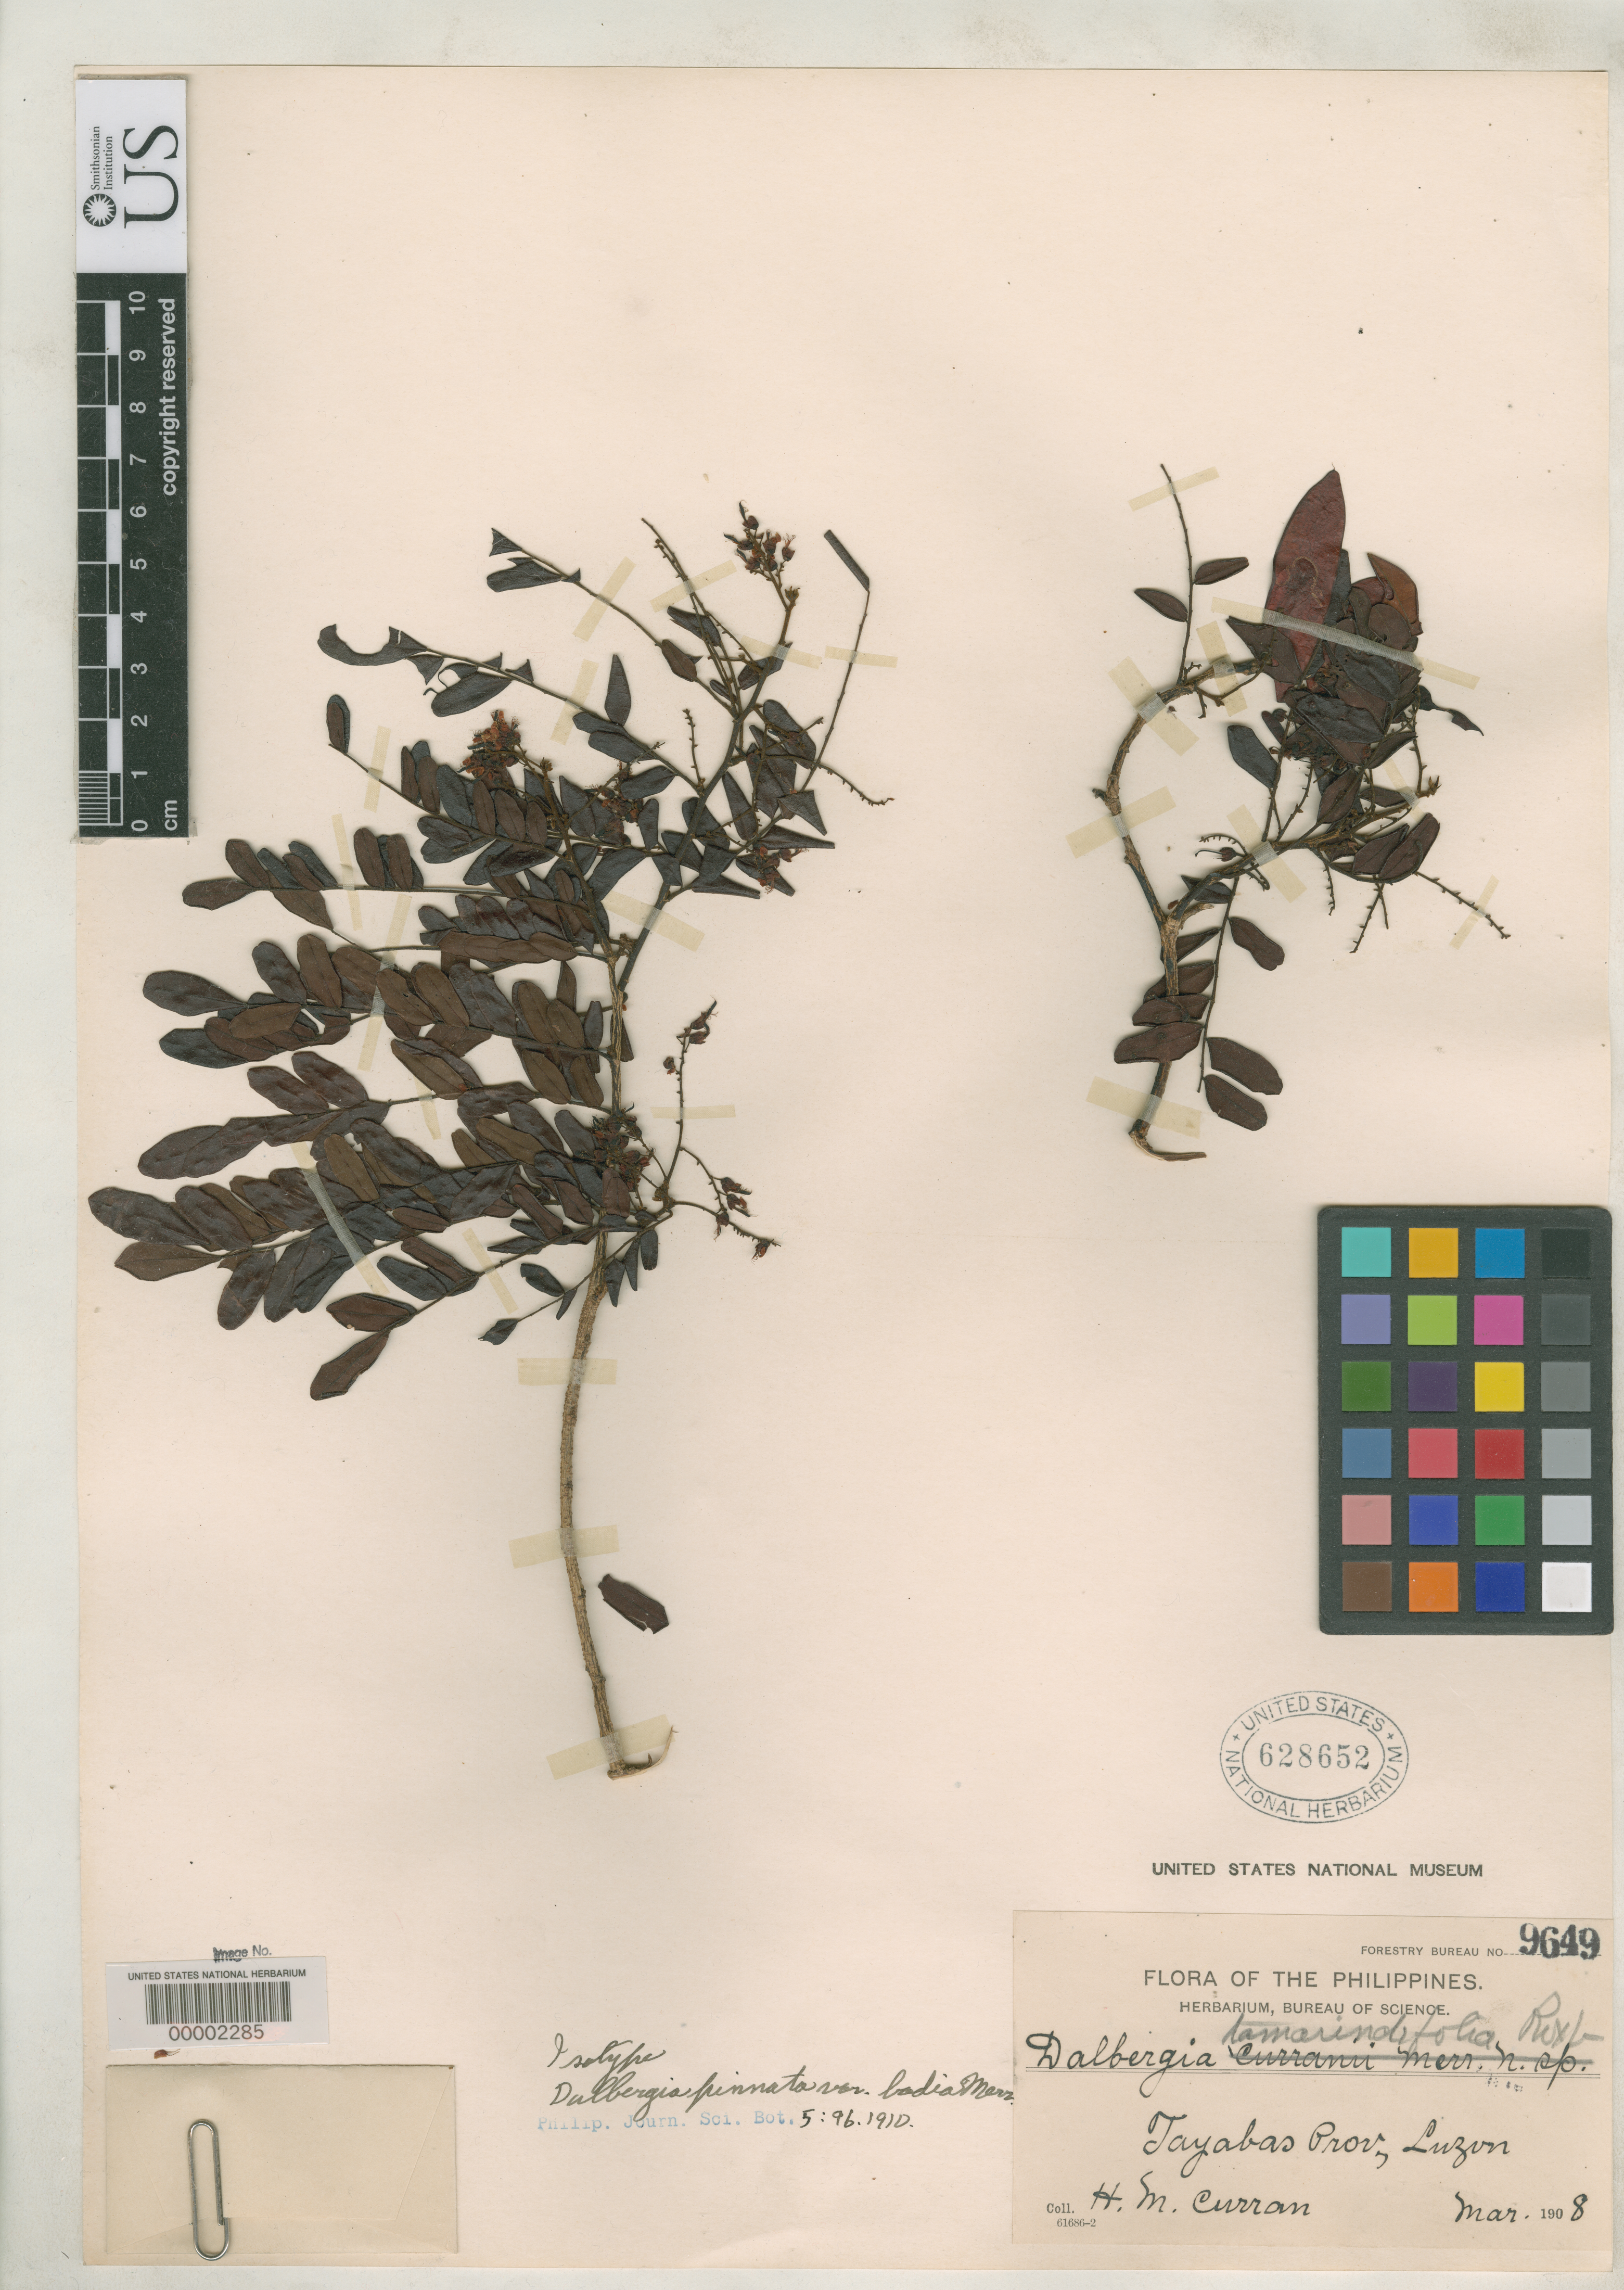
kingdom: Plantae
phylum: Tracheophyta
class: Magnoliopsida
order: Fabales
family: Fabaceae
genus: Dalbergia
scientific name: Dalbergia pinnata var. badia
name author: Merr.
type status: Isotype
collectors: H. M. Curran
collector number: Bur. Sci. 9649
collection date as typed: Mar 1908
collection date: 1908-03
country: Philippines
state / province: Calabarzon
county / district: Quezon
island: Luzon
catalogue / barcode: US 628652